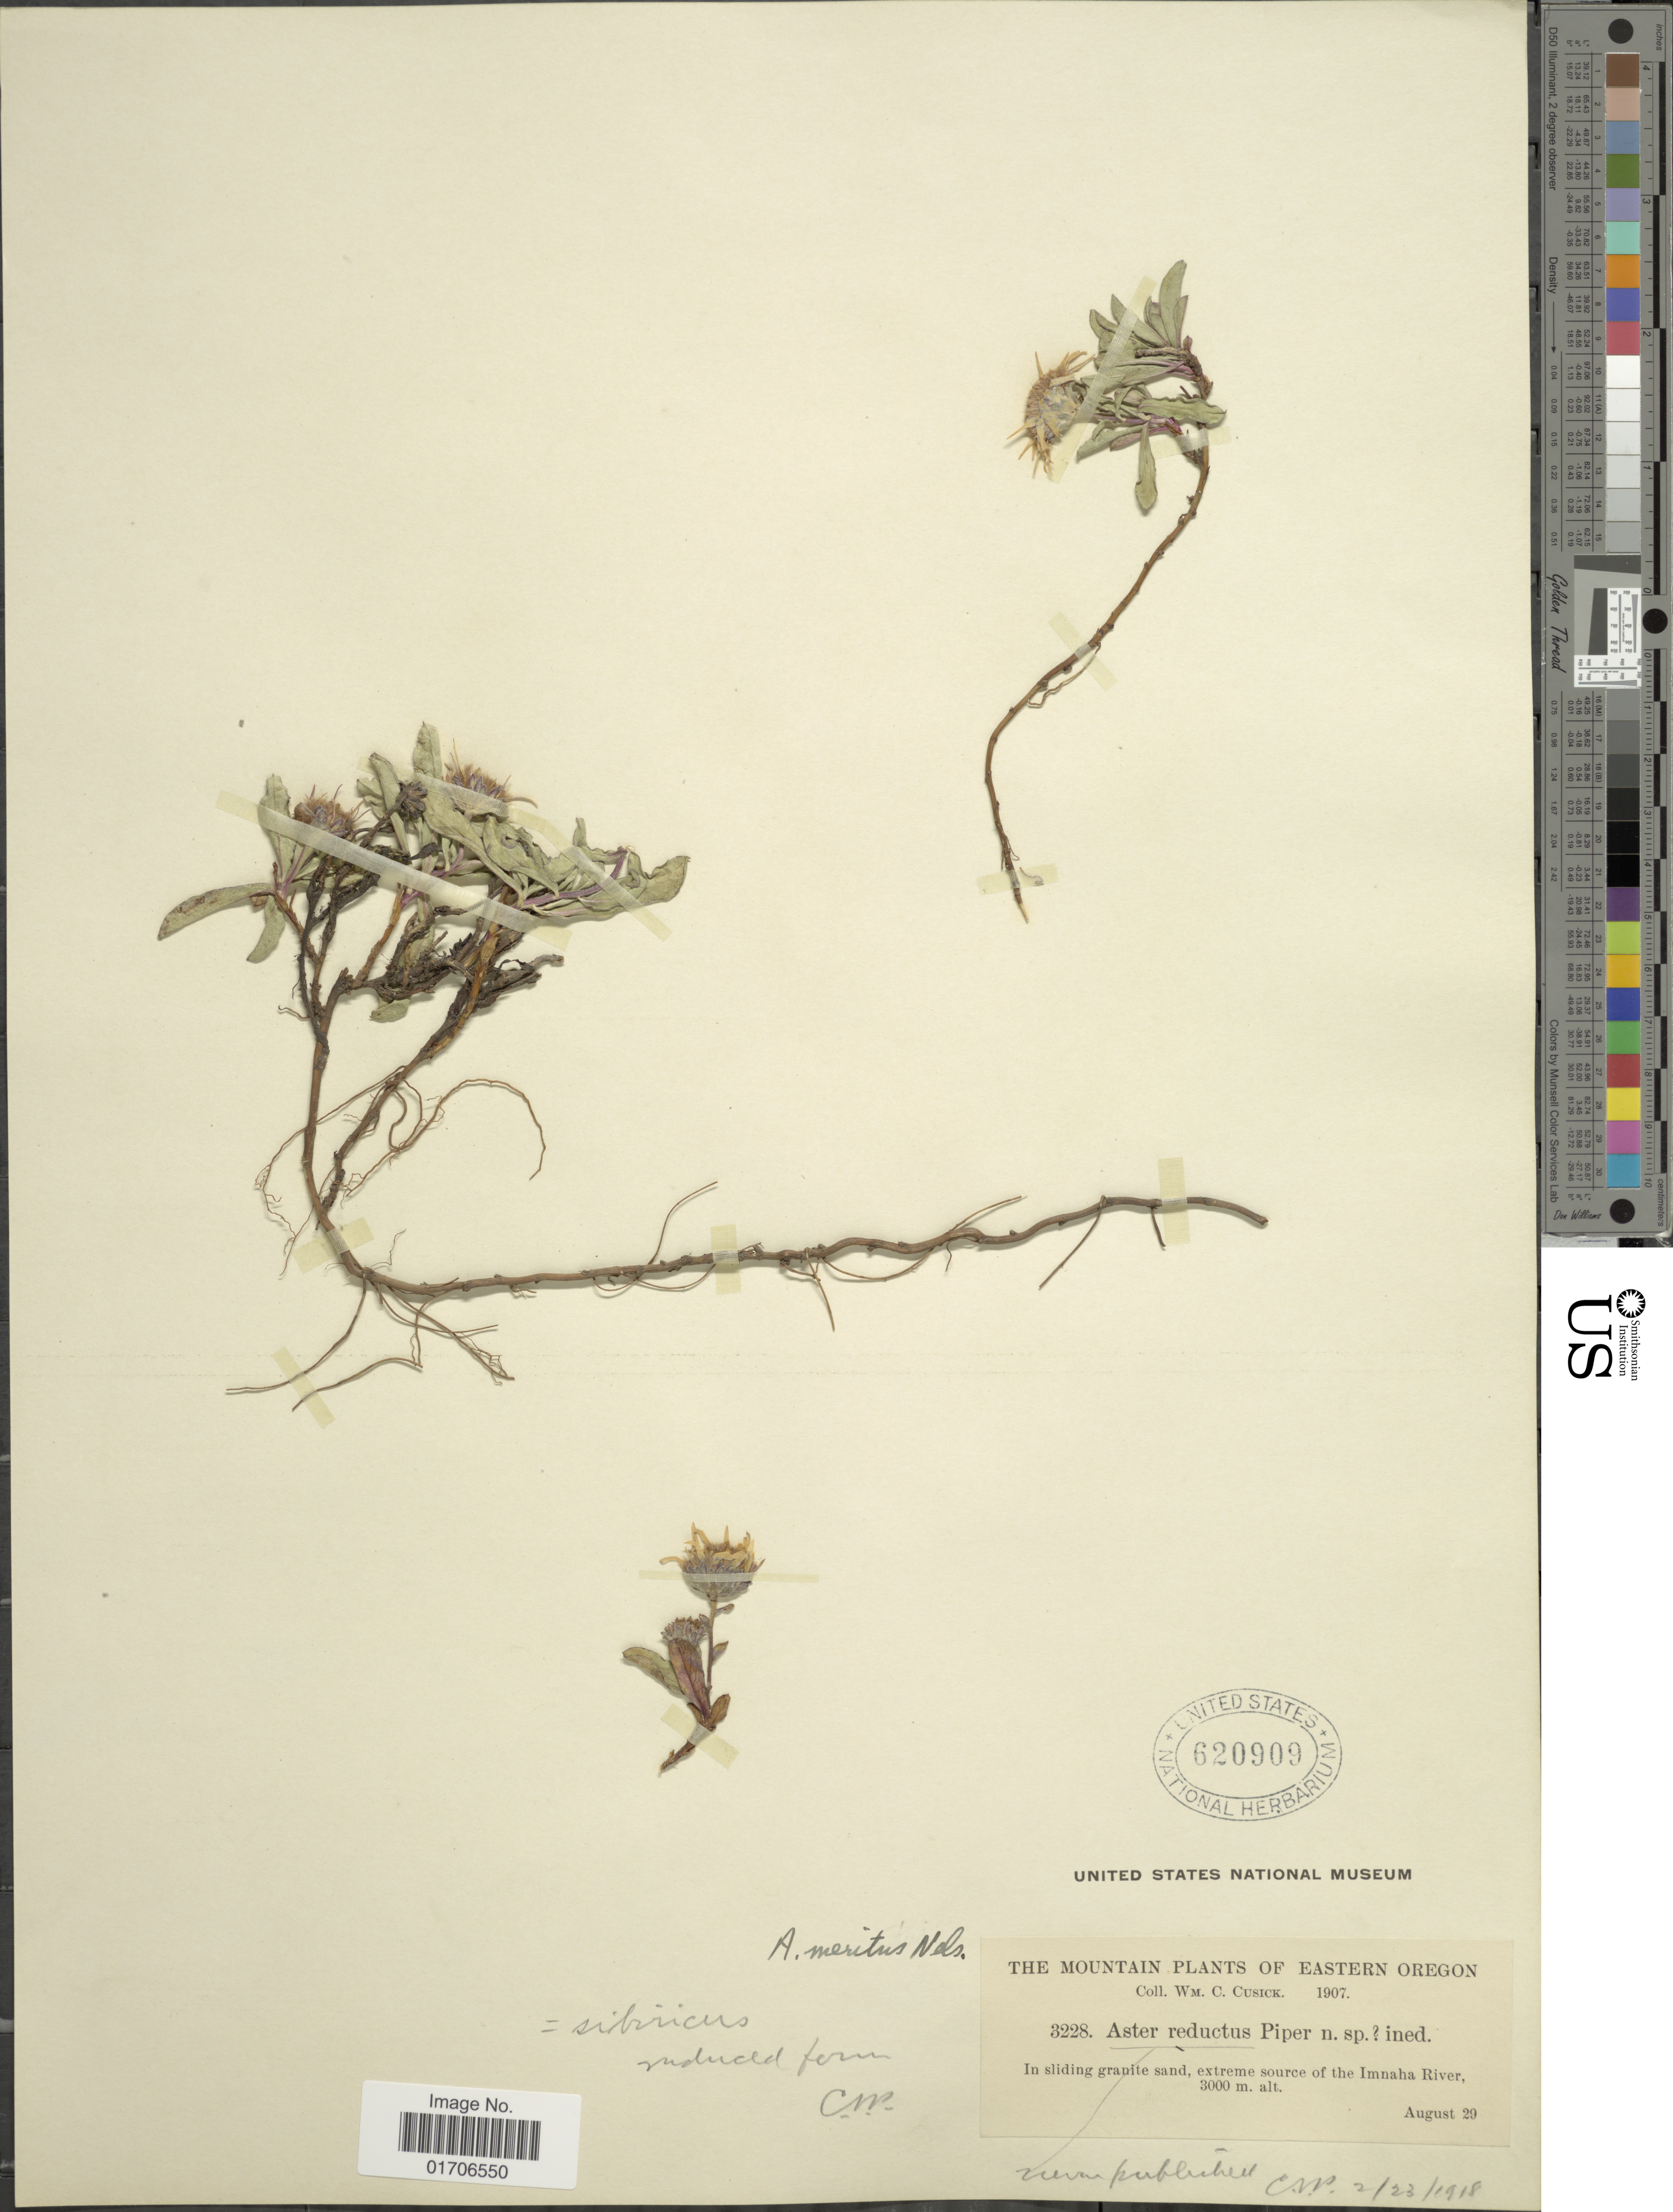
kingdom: Plantae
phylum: Tracheophyta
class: Magnoliopsida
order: Asterales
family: Asteraceae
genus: Eurybia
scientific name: Eurybia merita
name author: (A. Nelson) G.L. Nesom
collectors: W. C. Cusick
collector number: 3228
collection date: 1907-08-29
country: United States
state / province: Oregon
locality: Mountain plants of Eastern Oregon. In sliding granite sand, extreme source of the Imnaha River.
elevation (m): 3000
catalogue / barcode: US 620909